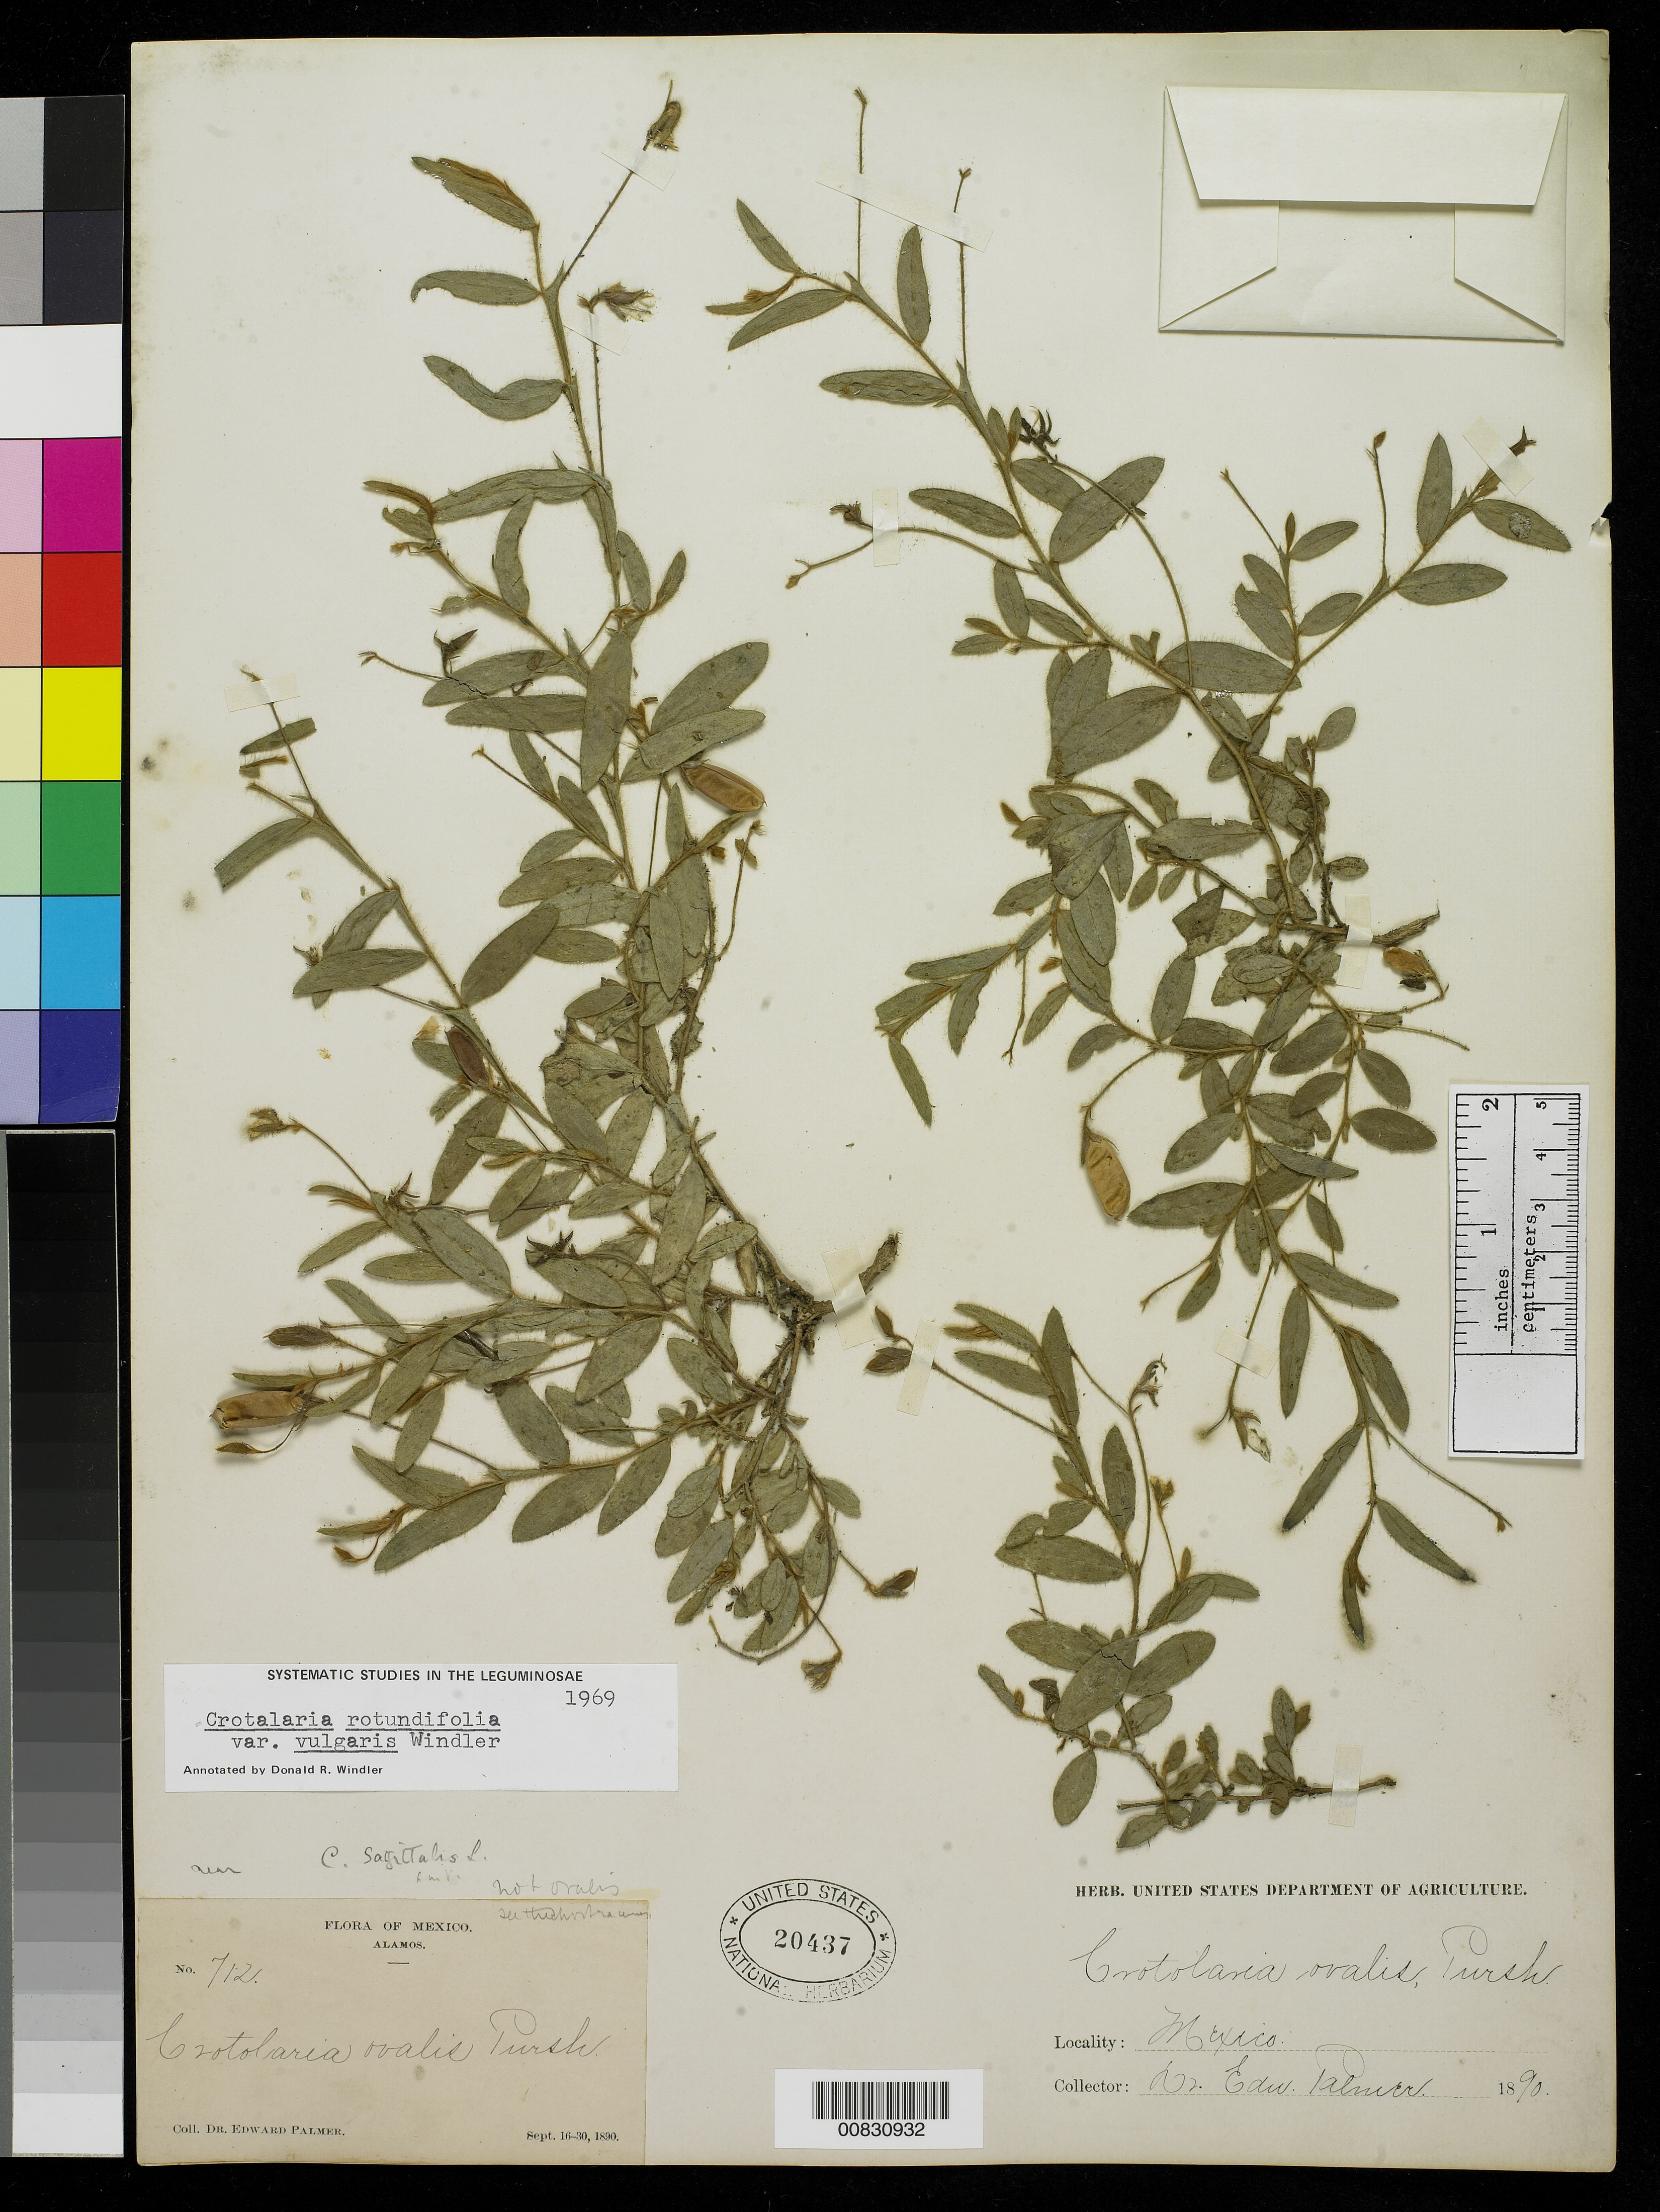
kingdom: Plantae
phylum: Tracheophyta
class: Magnoliopsida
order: Fabales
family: Fabaceae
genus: Crotalaria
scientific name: Crotalaria rotundifolia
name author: Walter ex J.F. Gmel.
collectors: E. Palmer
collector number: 712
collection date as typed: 16 Sep 1890 to 30 Sep 1890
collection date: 1890-09-16/1890-09-30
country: Mexico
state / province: Sonora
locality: Alamos, Sonora.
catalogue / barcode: US 20437